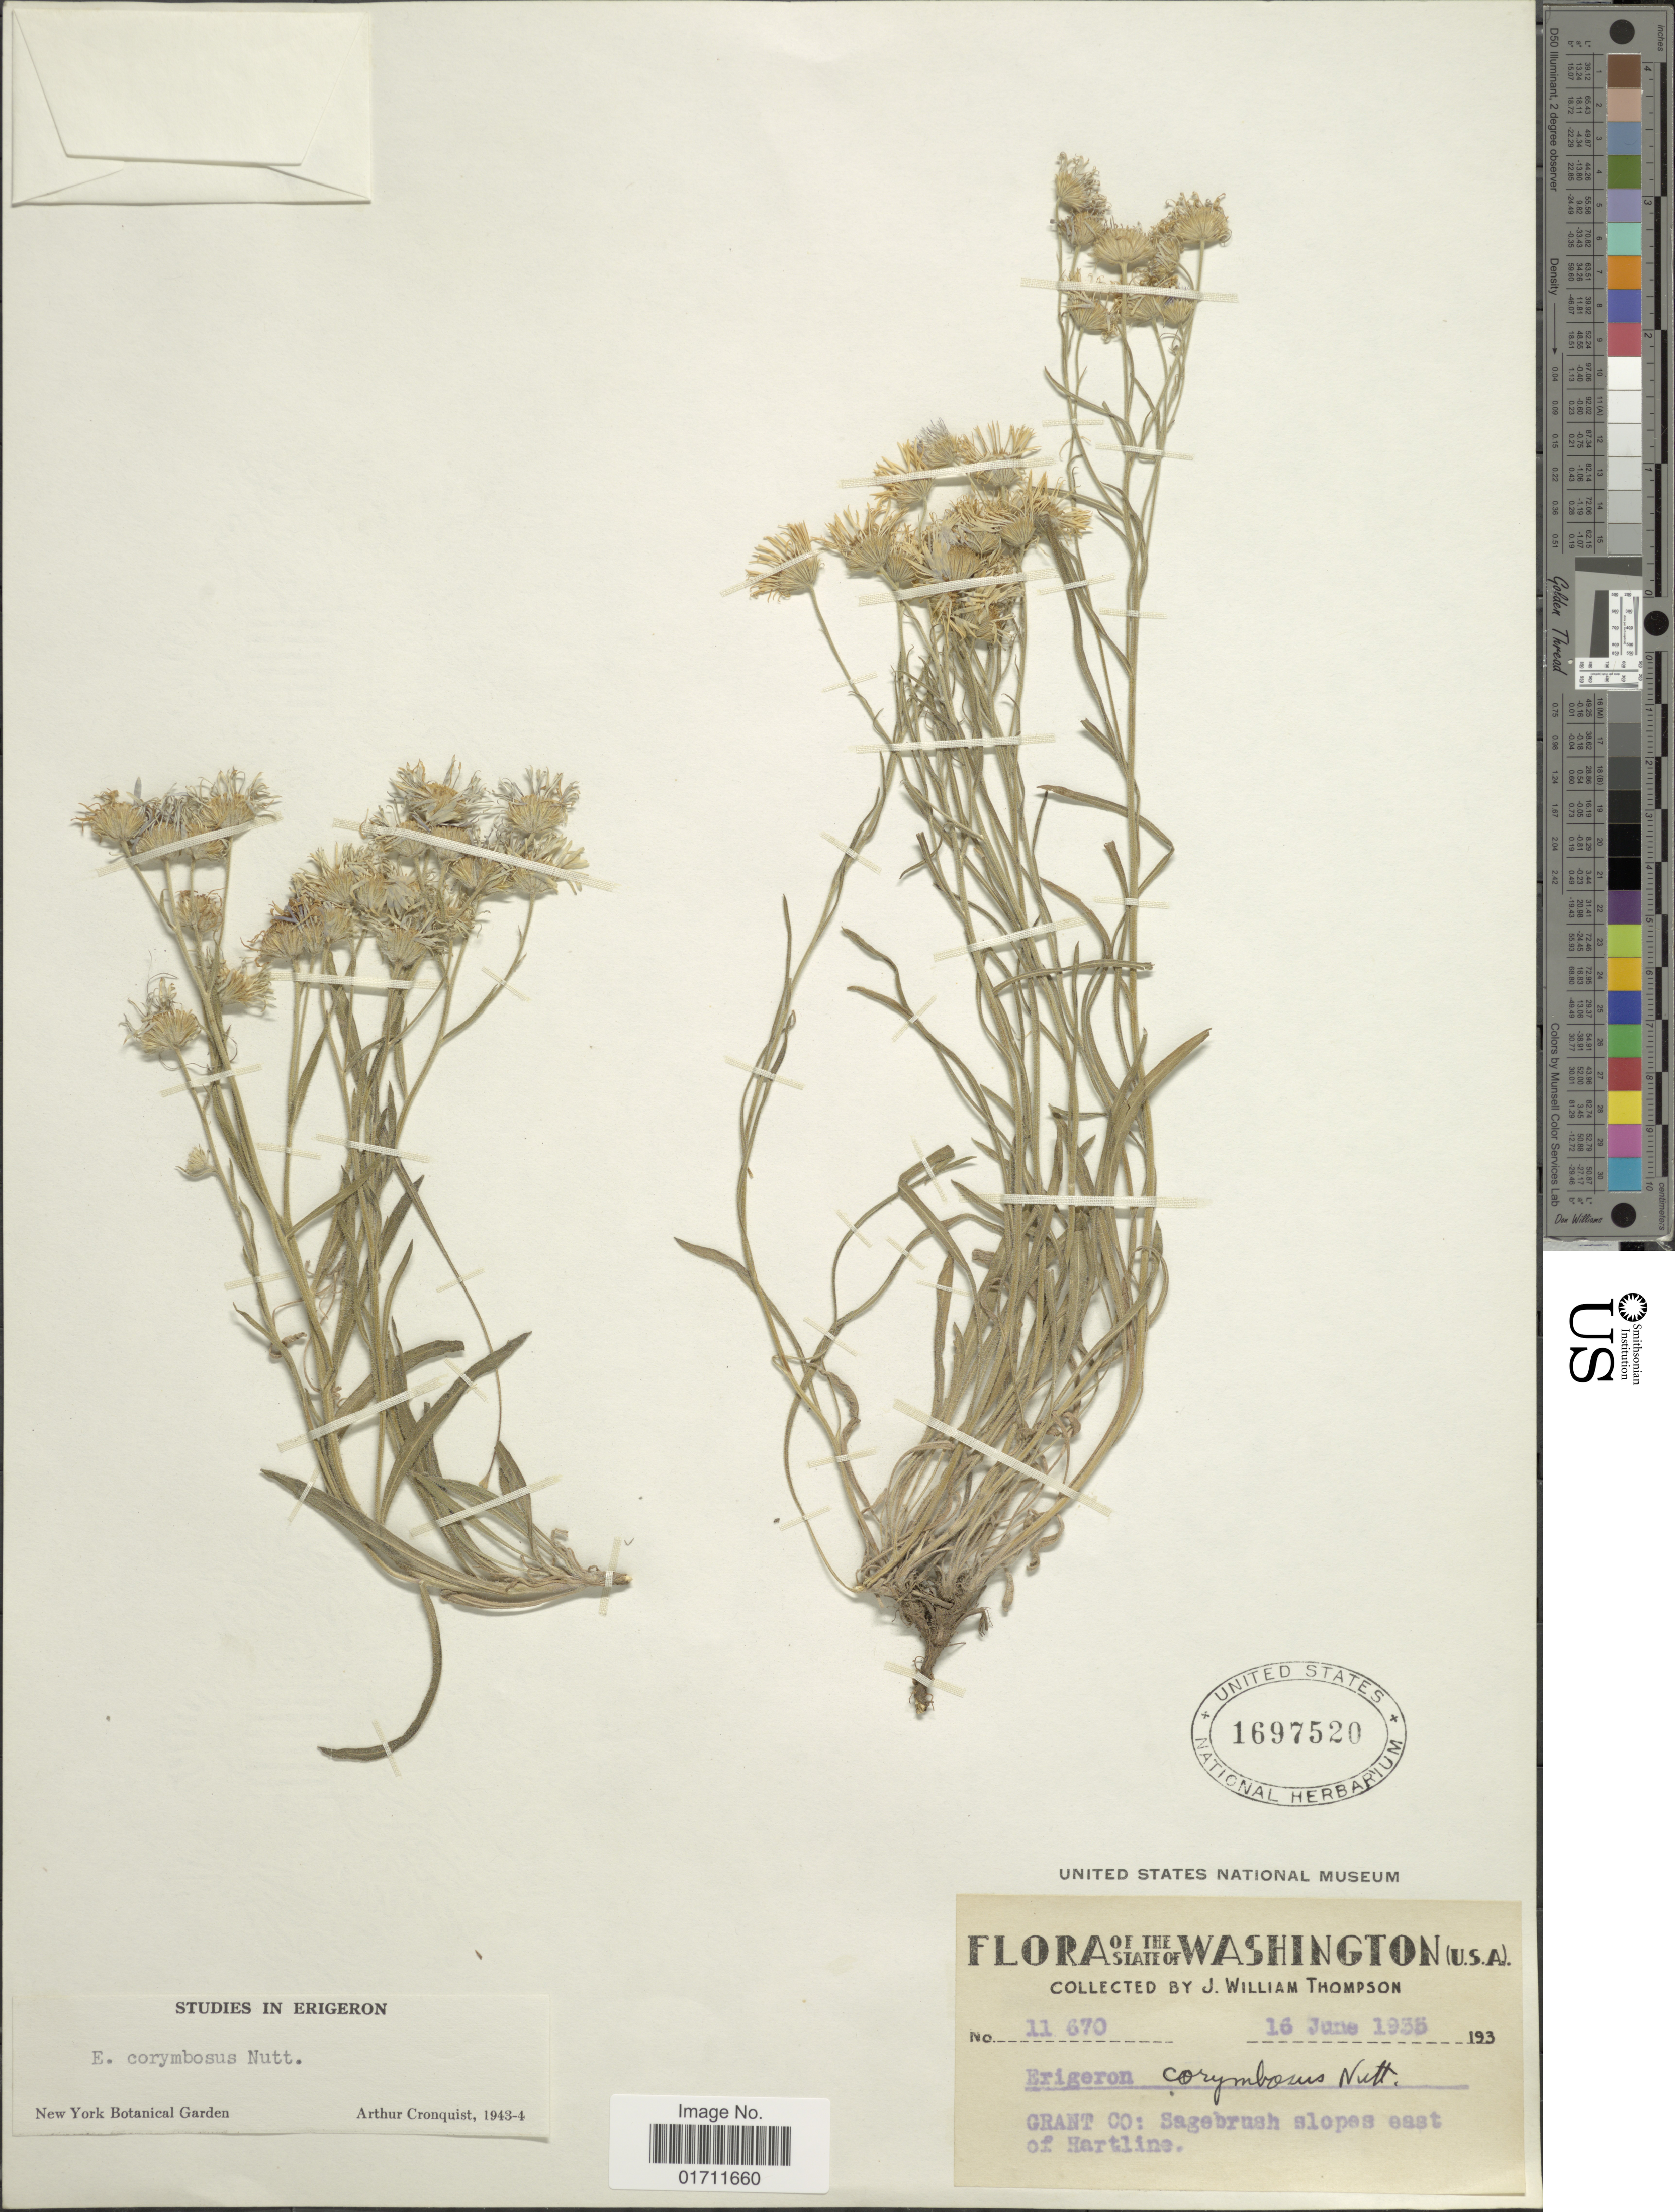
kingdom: Plantae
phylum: Tracheophyta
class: Magnoliopsida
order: Asterales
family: Asteraceae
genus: Erigeron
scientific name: Erigeron corymbosus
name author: Nutt.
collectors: J. W. Thompson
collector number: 11670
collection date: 1935-06-16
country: United States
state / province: Washington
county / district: Grant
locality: Grant Co: Sagebrush slopes east of Hartline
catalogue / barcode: US 1697520